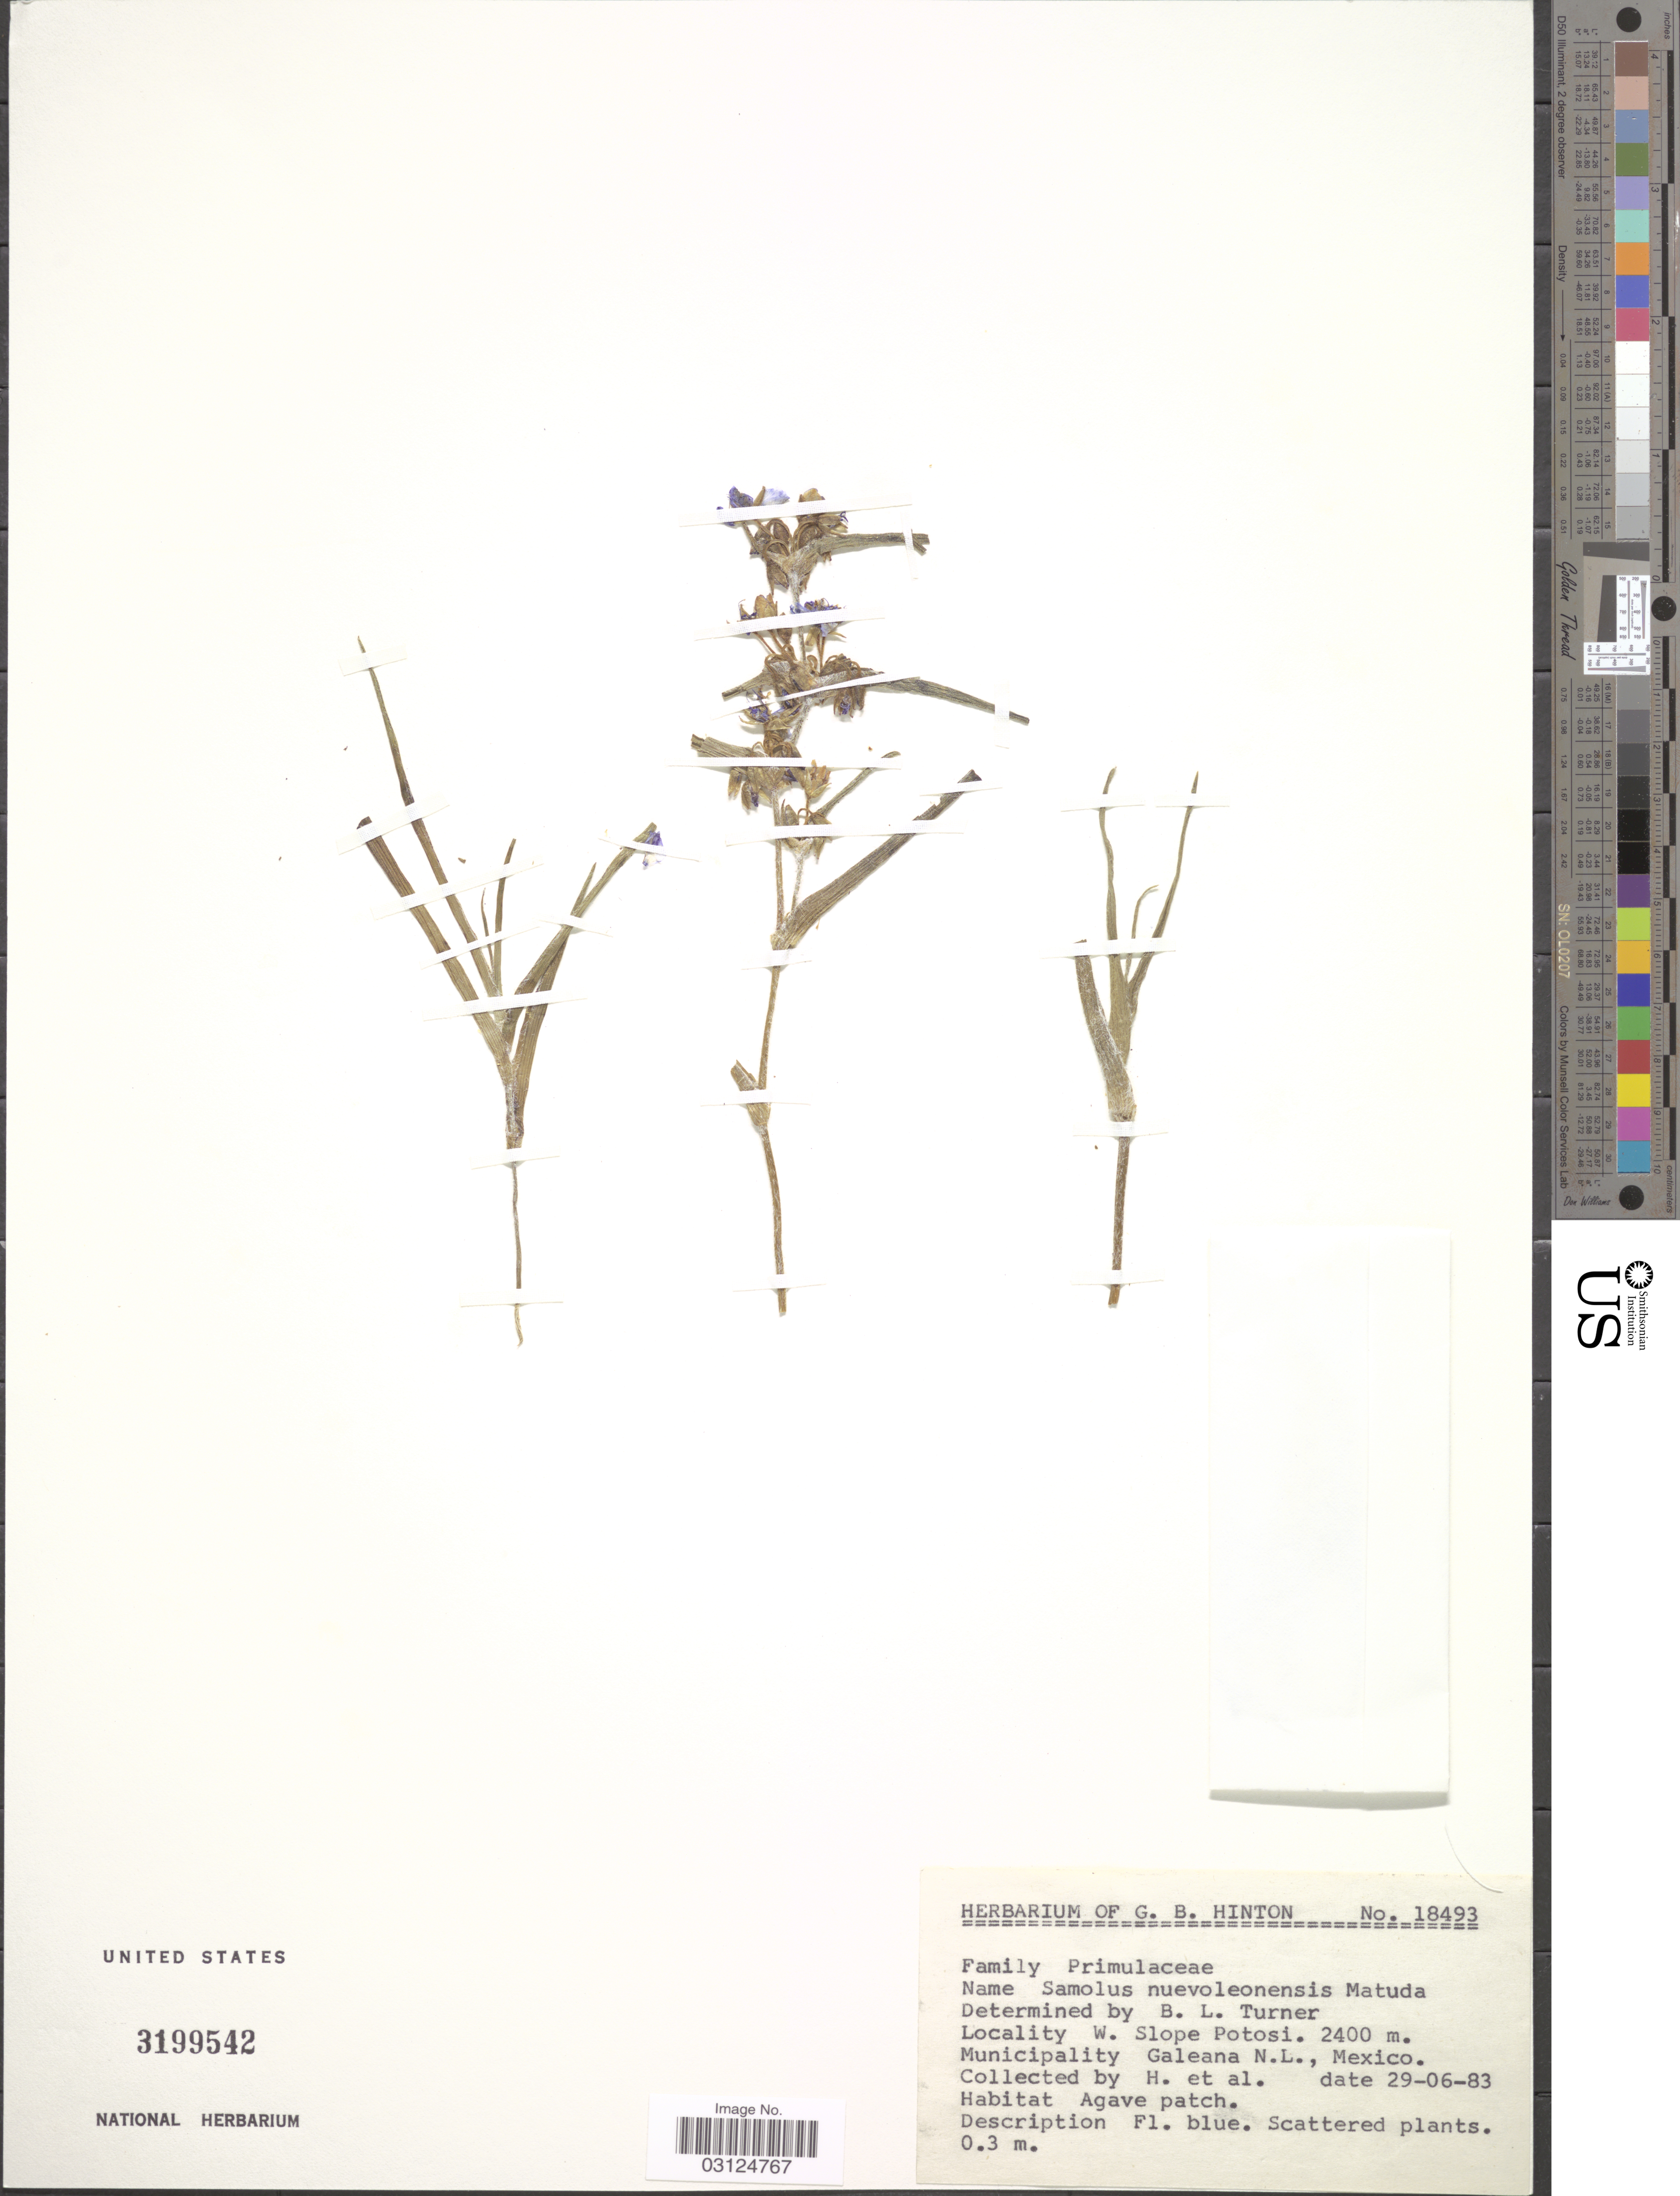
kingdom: Plantae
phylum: Tracheophyta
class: Magnoliopsida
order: Ericales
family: Primulaceae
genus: Samolus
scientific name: Samolus nuevoleonensis Matuda sp. nov. ined.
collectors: G. B. Hinton & et al.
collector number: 18493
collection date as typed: Transcribed d/m/y: 29/6/83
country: Mexico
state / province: Nuevo León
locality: W. Slope Potosi. Municipality Galeana N.L.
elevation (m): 2400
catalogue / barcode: US 3199542